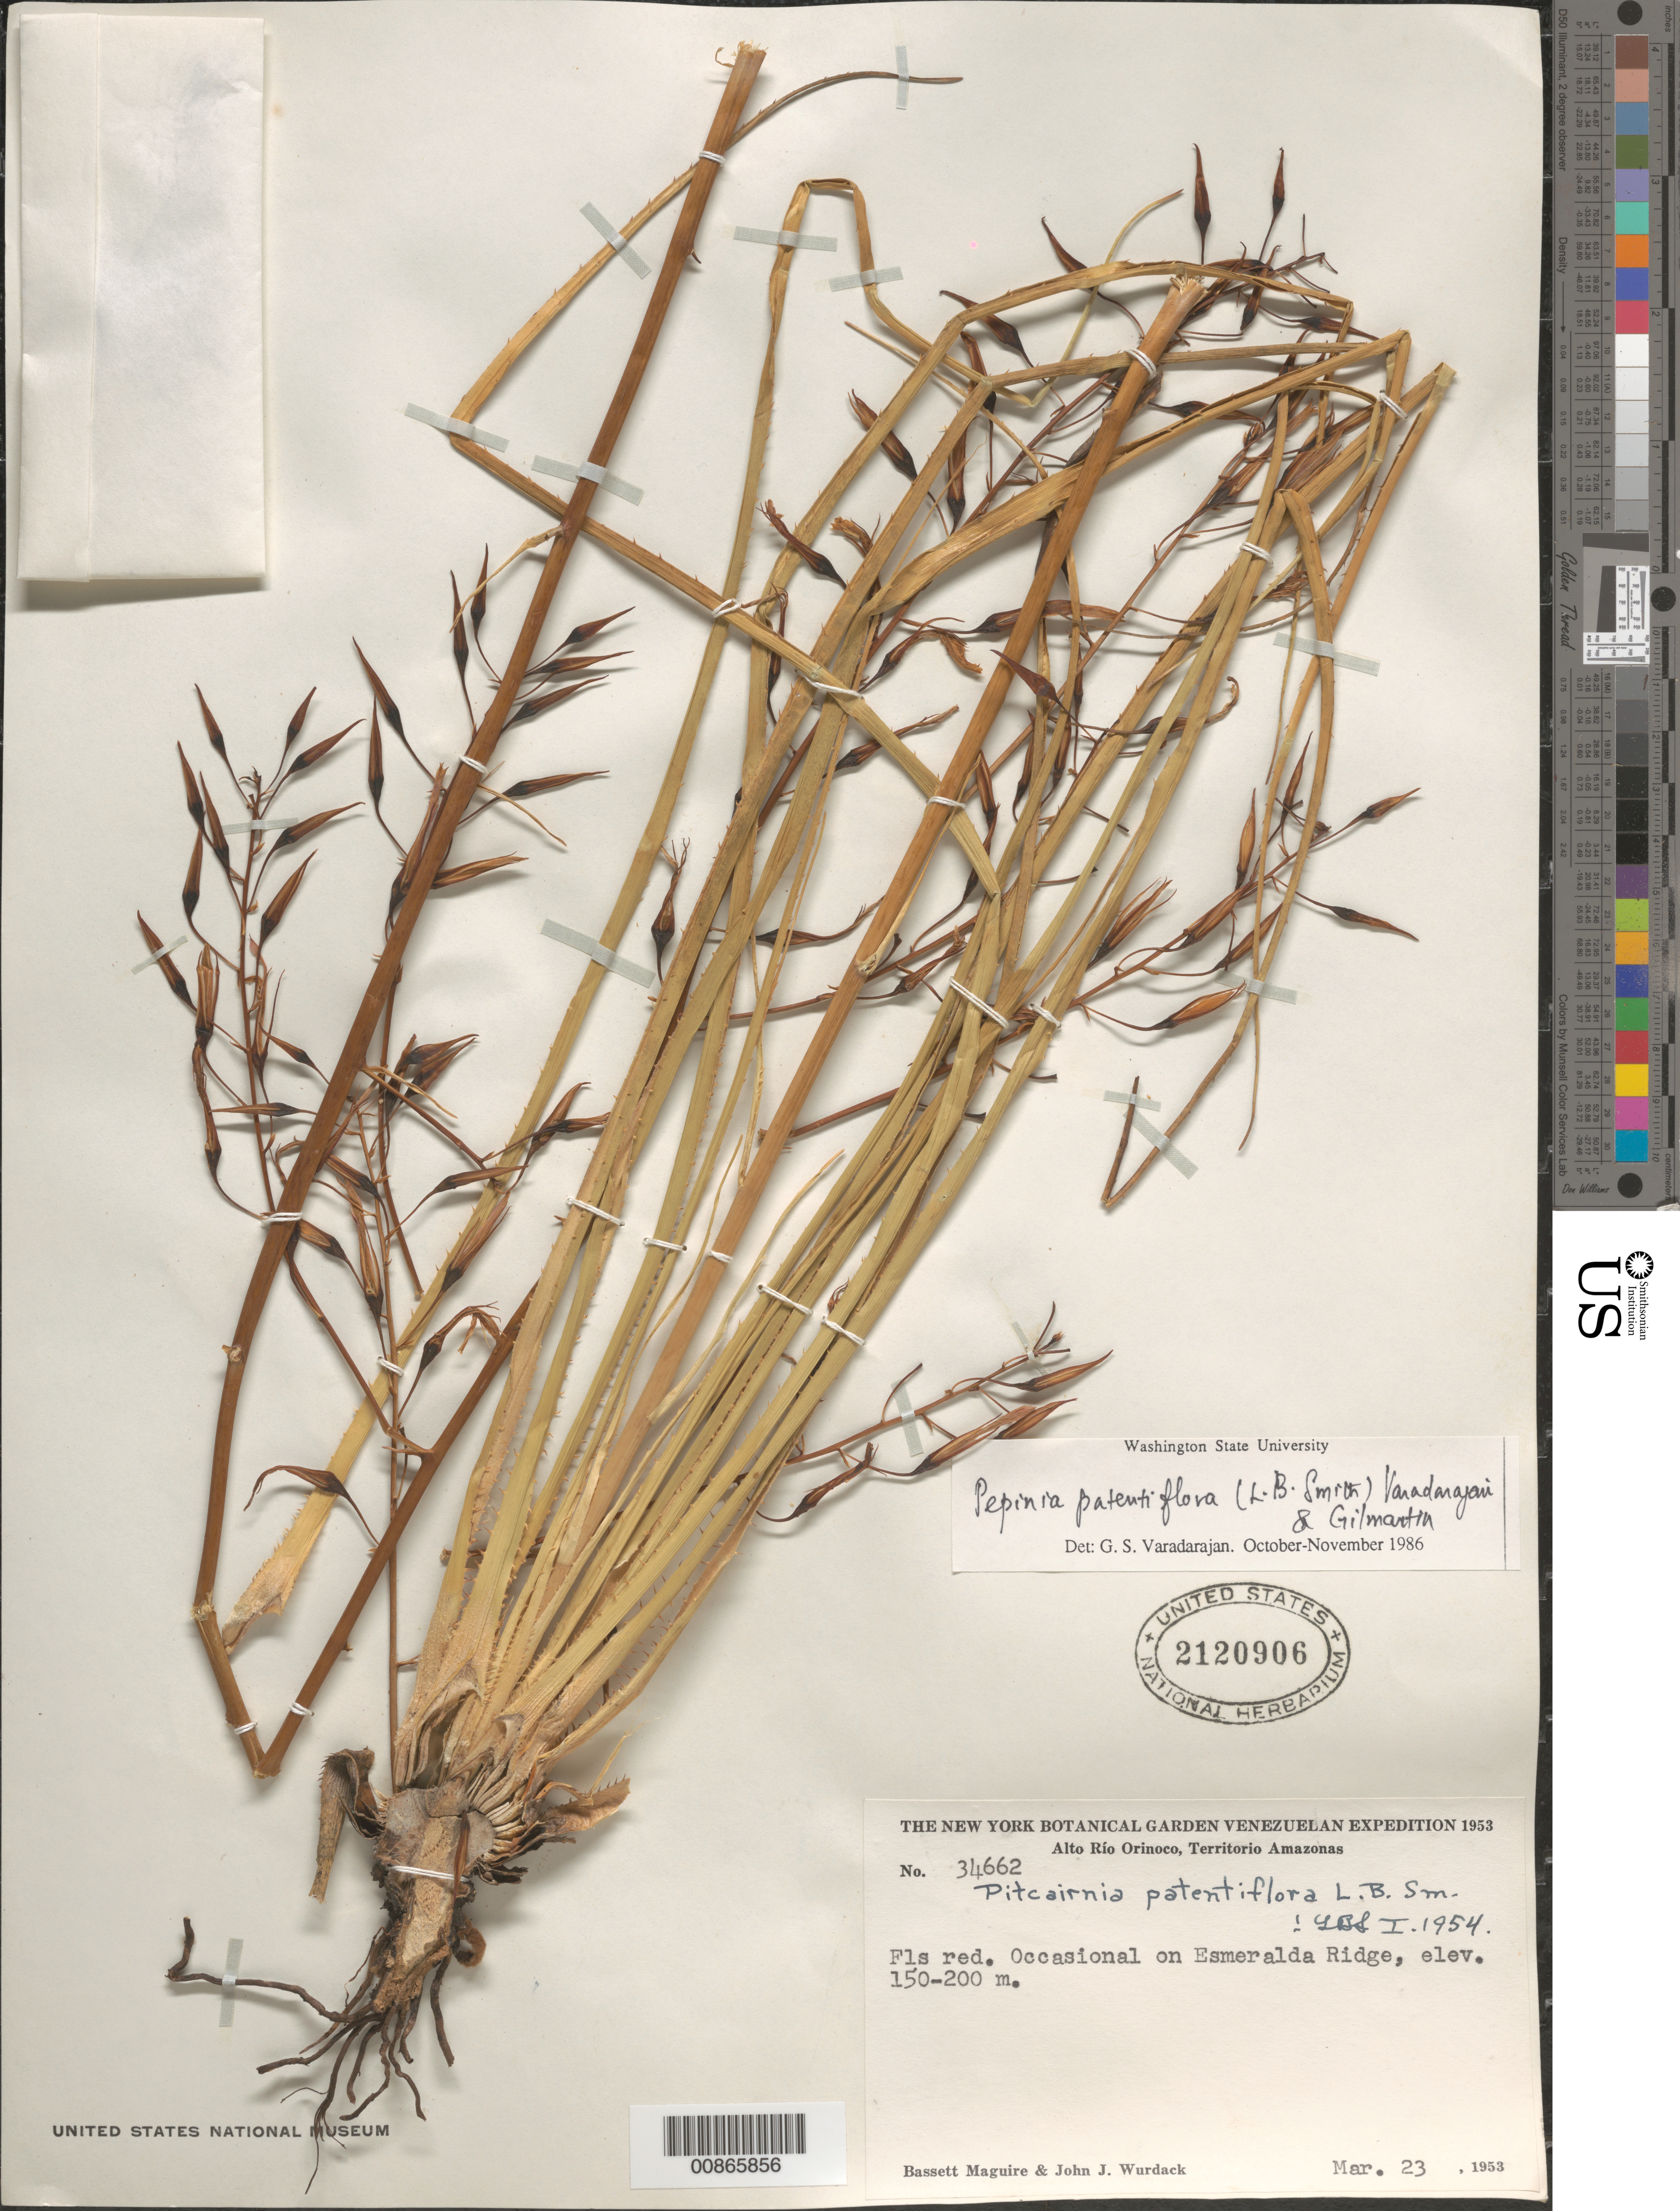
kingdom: Plantae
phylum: Tracheophyta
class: Liliopsida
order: Poales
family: Bromeliaceae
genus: Pitcairnia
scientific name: Pitcairnia patentiflora var. patentiflora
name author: L.B. Sm.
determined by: Smith, Lyman B., (US), NMNH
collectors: B. Maguire & J. J. Wurdack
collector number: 34662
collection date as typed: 23-Mar-53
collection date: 1953-03-23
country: Venezuela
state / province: Amazonas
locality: Alto Río Orinoco, Esmeralda Ridge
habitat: Ridge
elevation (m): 150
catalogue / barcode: US 2120906